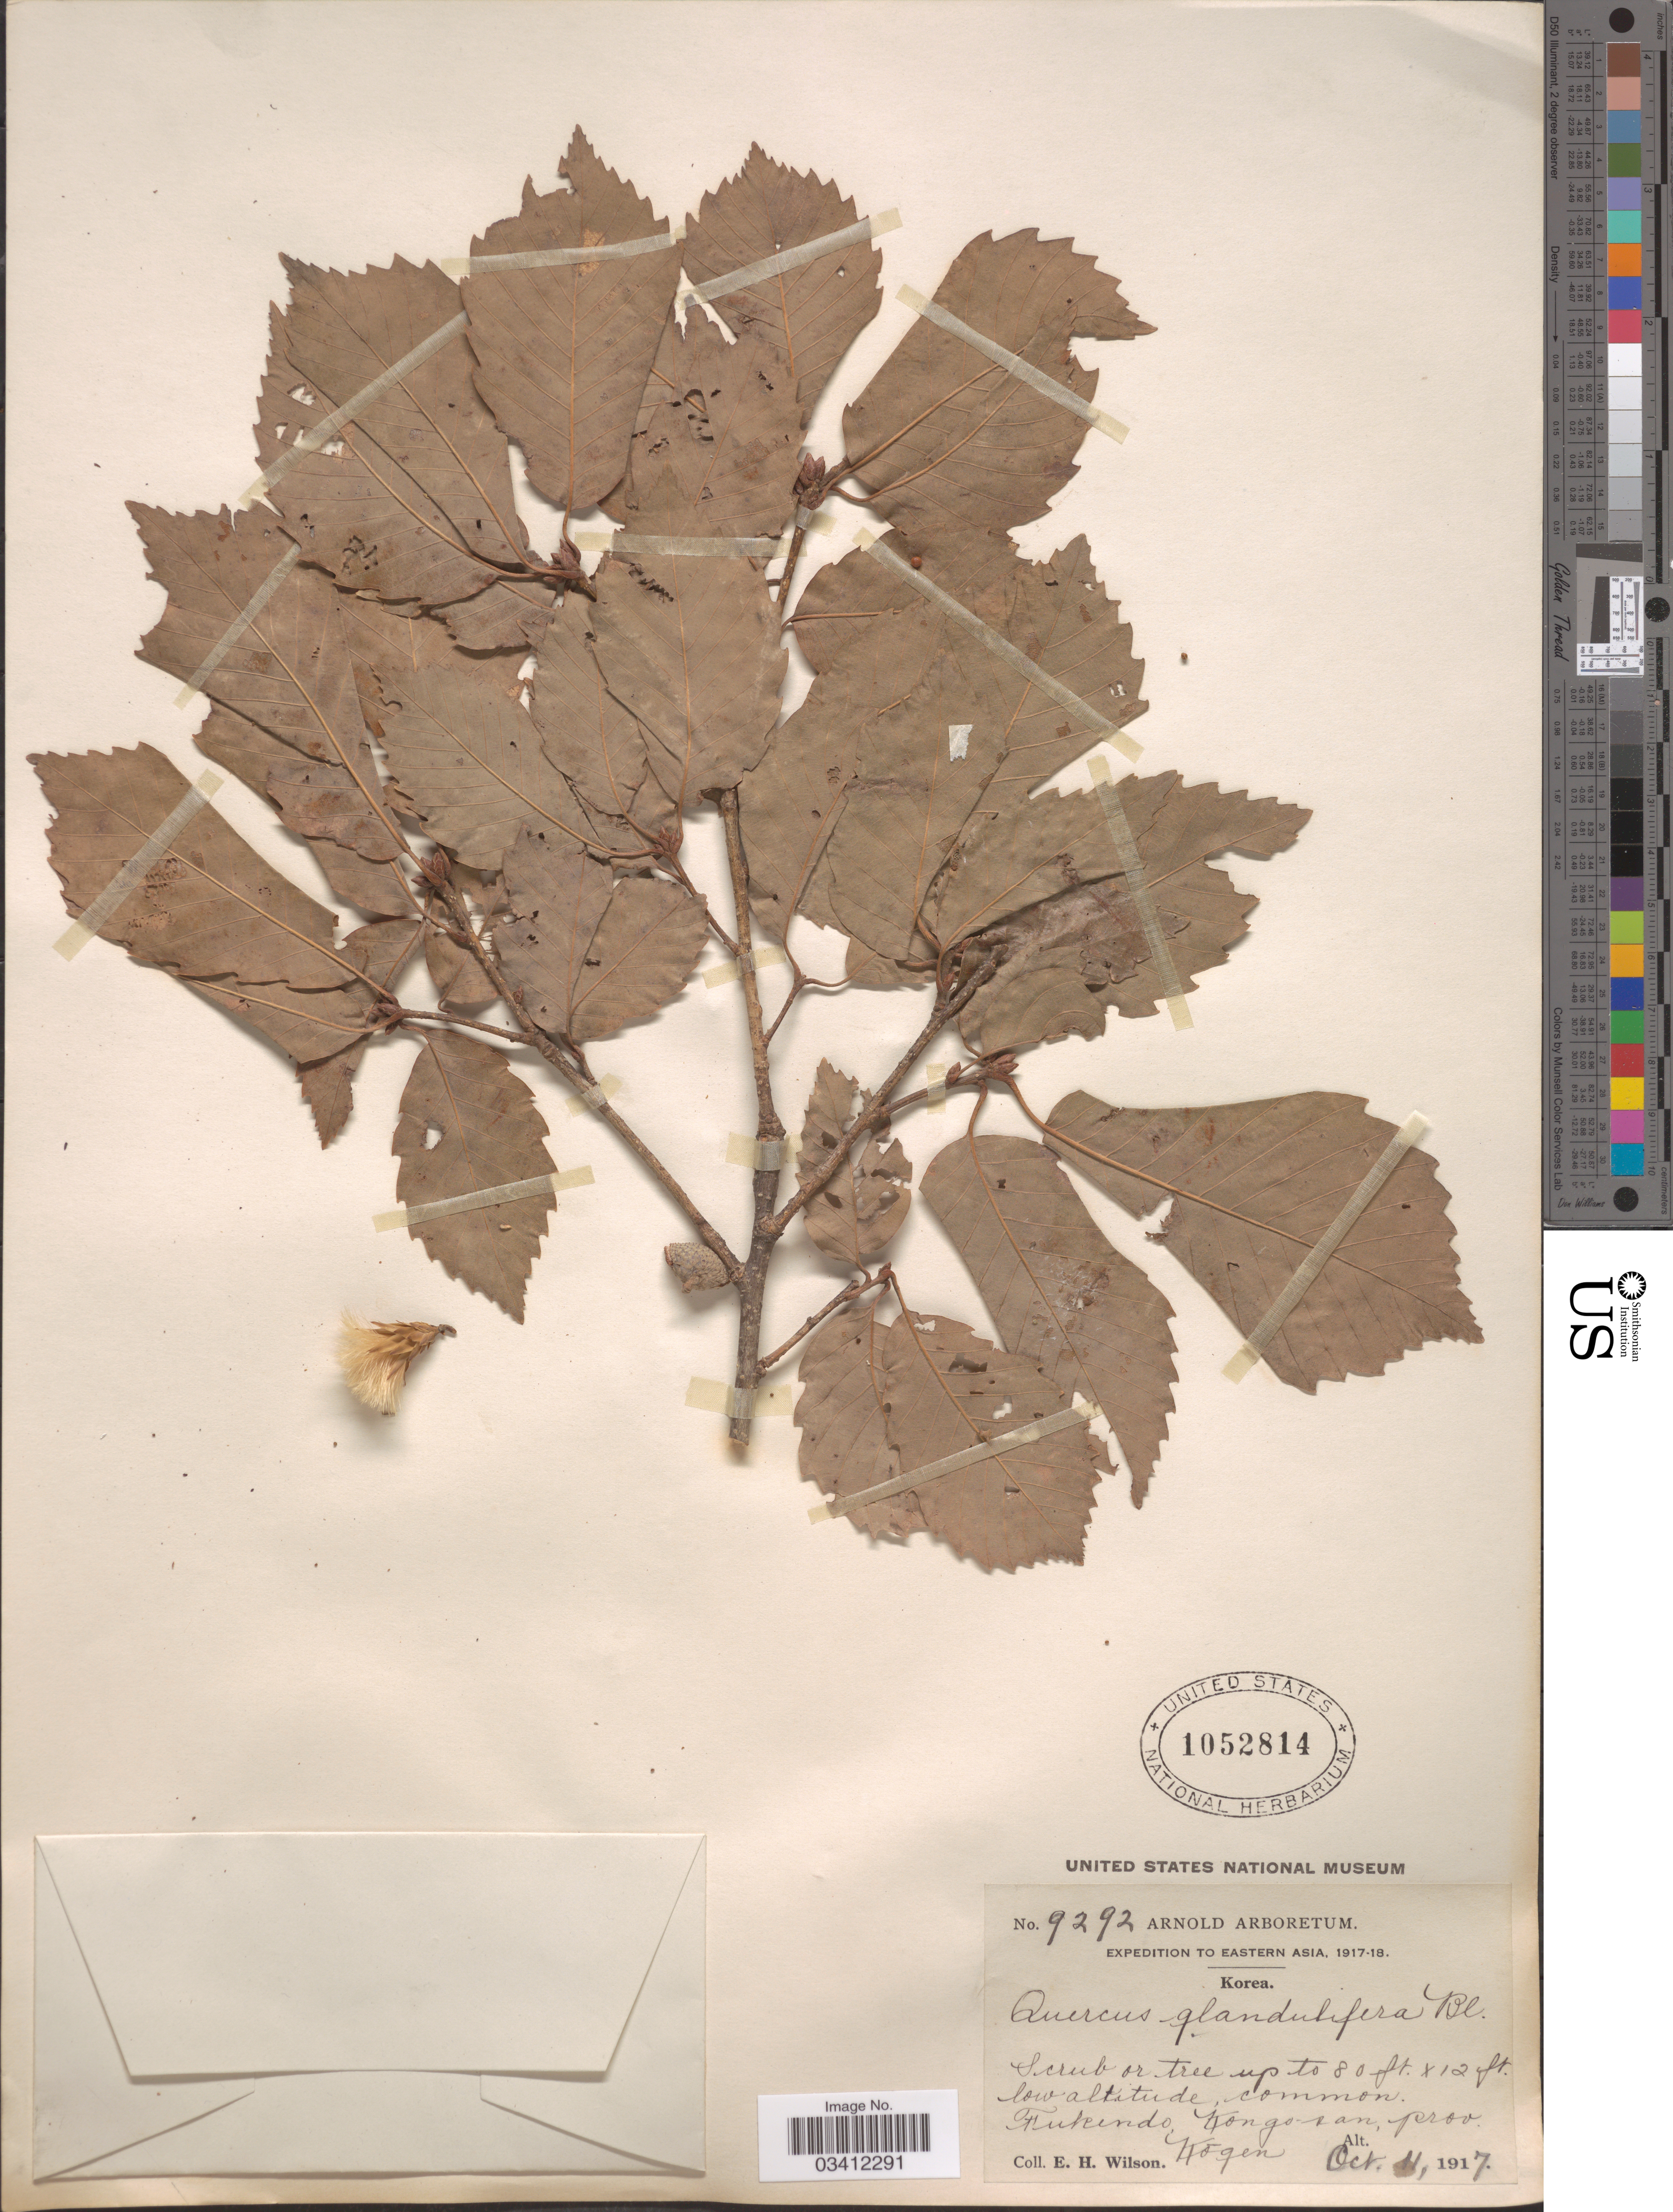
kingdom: Plantae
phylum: Tracheophyta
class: Magnoliopsida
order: Fagales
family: Fagaceae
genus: Quercus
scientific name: Quercus serrata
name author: Thunb.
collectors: E. Wilson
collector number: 9292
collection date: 1917-10-11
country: North Korea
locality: Eastern Asia. Fukendo, Kongo-san, Prov. Kōgen.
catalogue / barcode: US 1052814